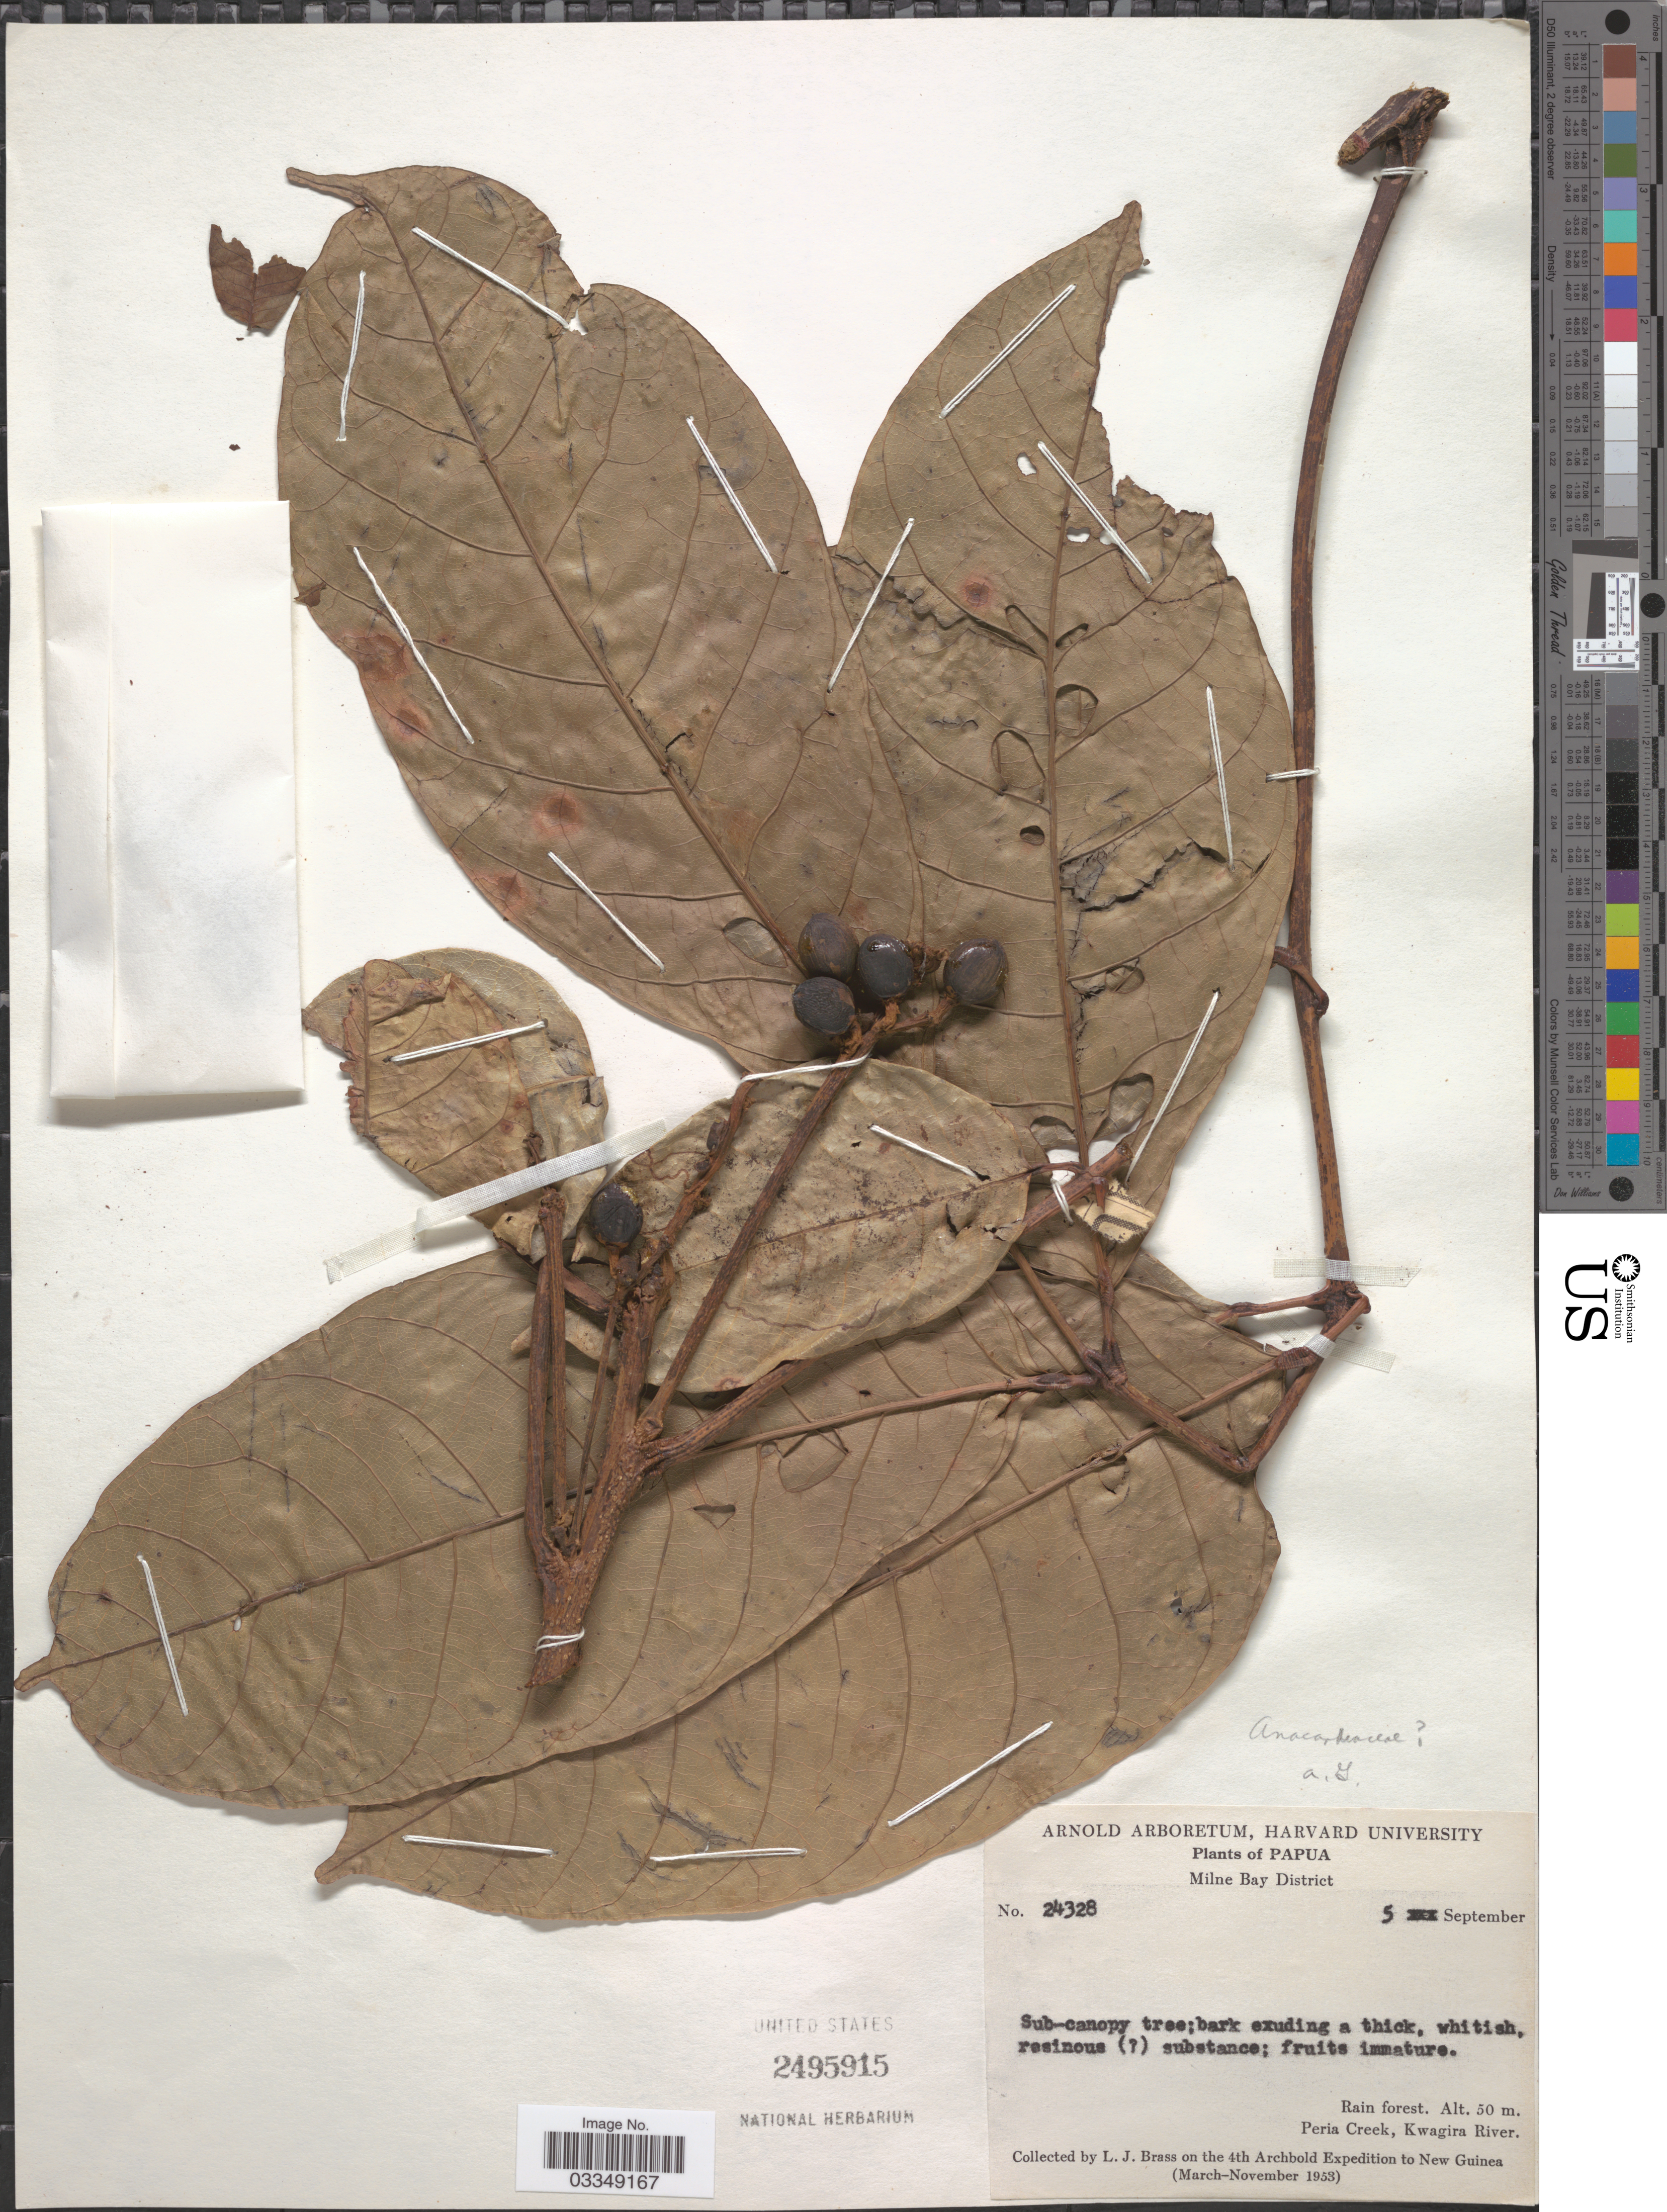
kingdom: Plantae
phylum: Tracheophyta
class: Magnoliopsida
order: Sapindales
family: Burseraceae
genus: Haplolobus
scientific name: Haplolobus furfuraceus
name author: (Lauterb.) H.J. Lam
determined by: Leenhouts, Pieter W.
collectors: L. J. Brass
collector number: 24328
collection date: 1953-09-05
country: Papua New Guinea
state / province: Milne Bay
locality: Papua. Milne Bay District. Peria Creek, Kwagira River. New Guinea.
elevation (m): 50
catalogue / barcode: US 2495915